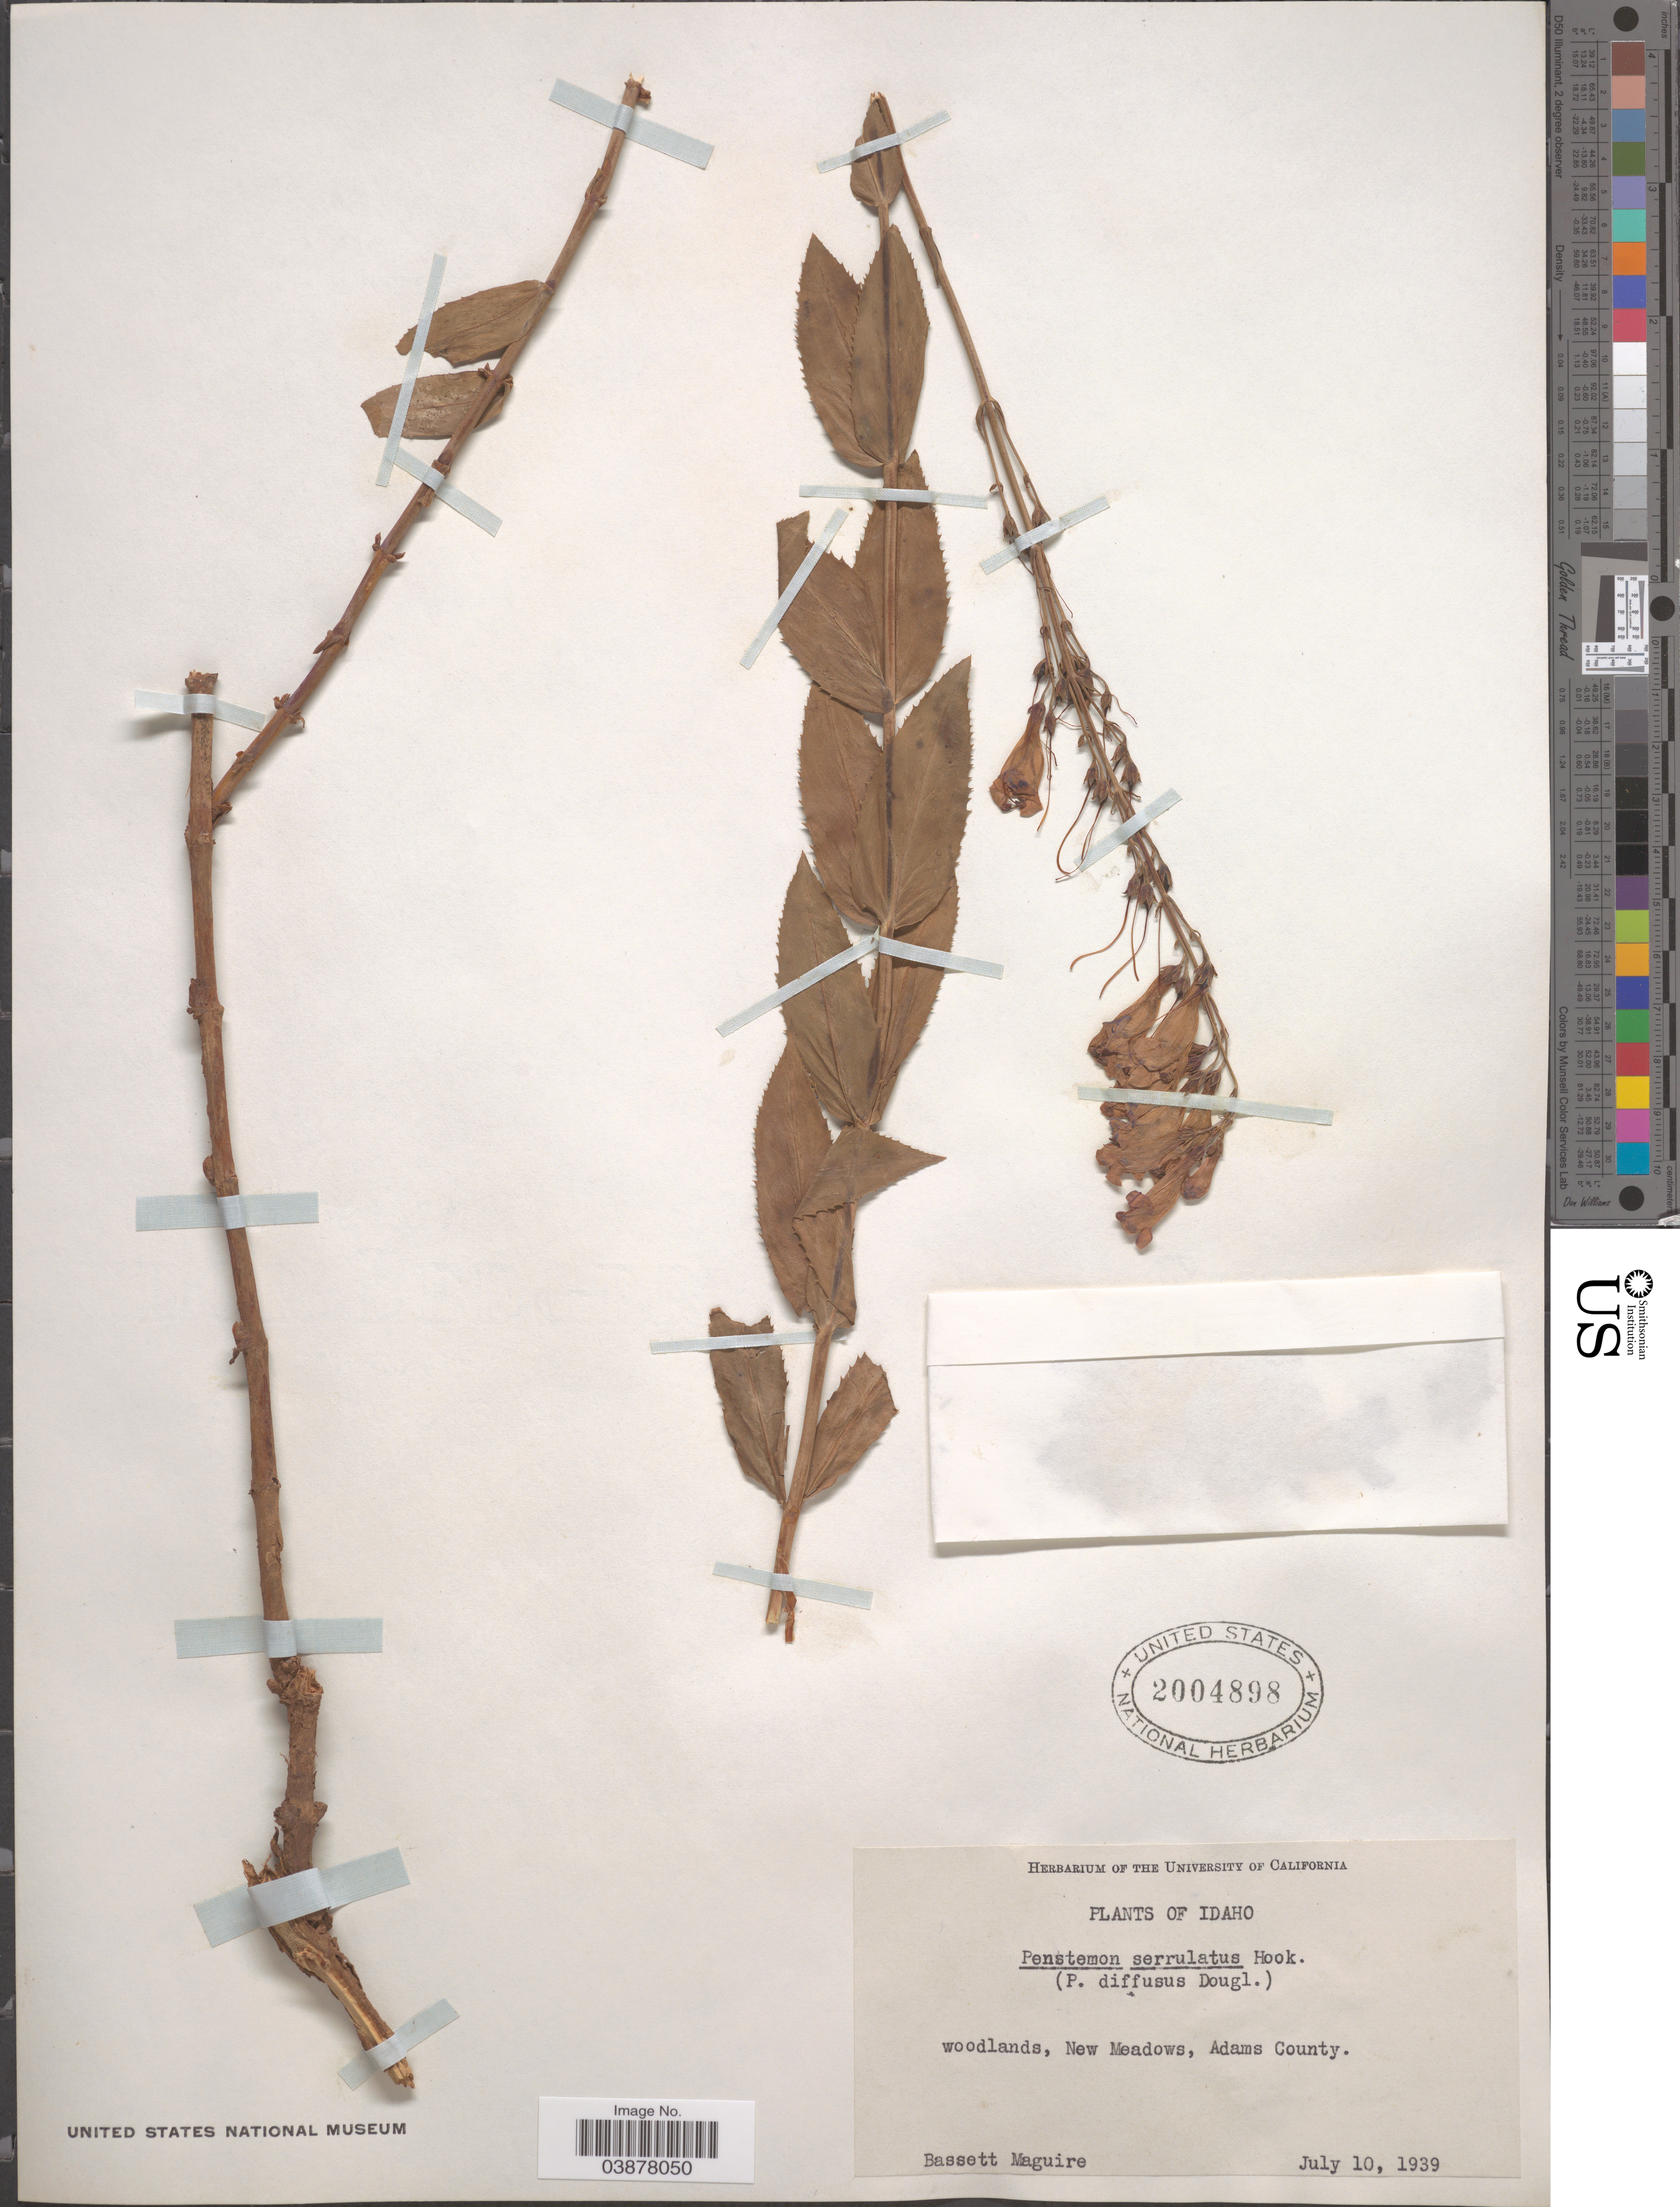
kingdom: Plantae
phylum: Tracheophyta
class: Magnoliopsida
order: Lamiales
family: Plantaginaceae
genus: Penstemon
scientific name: Penstemon serrulatus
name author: Menzies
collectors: B. Maguire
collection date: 1939-07-10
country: United States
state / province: Idaho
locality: Woodlands, New Meadows, Adams County.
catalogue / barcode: US 2004898